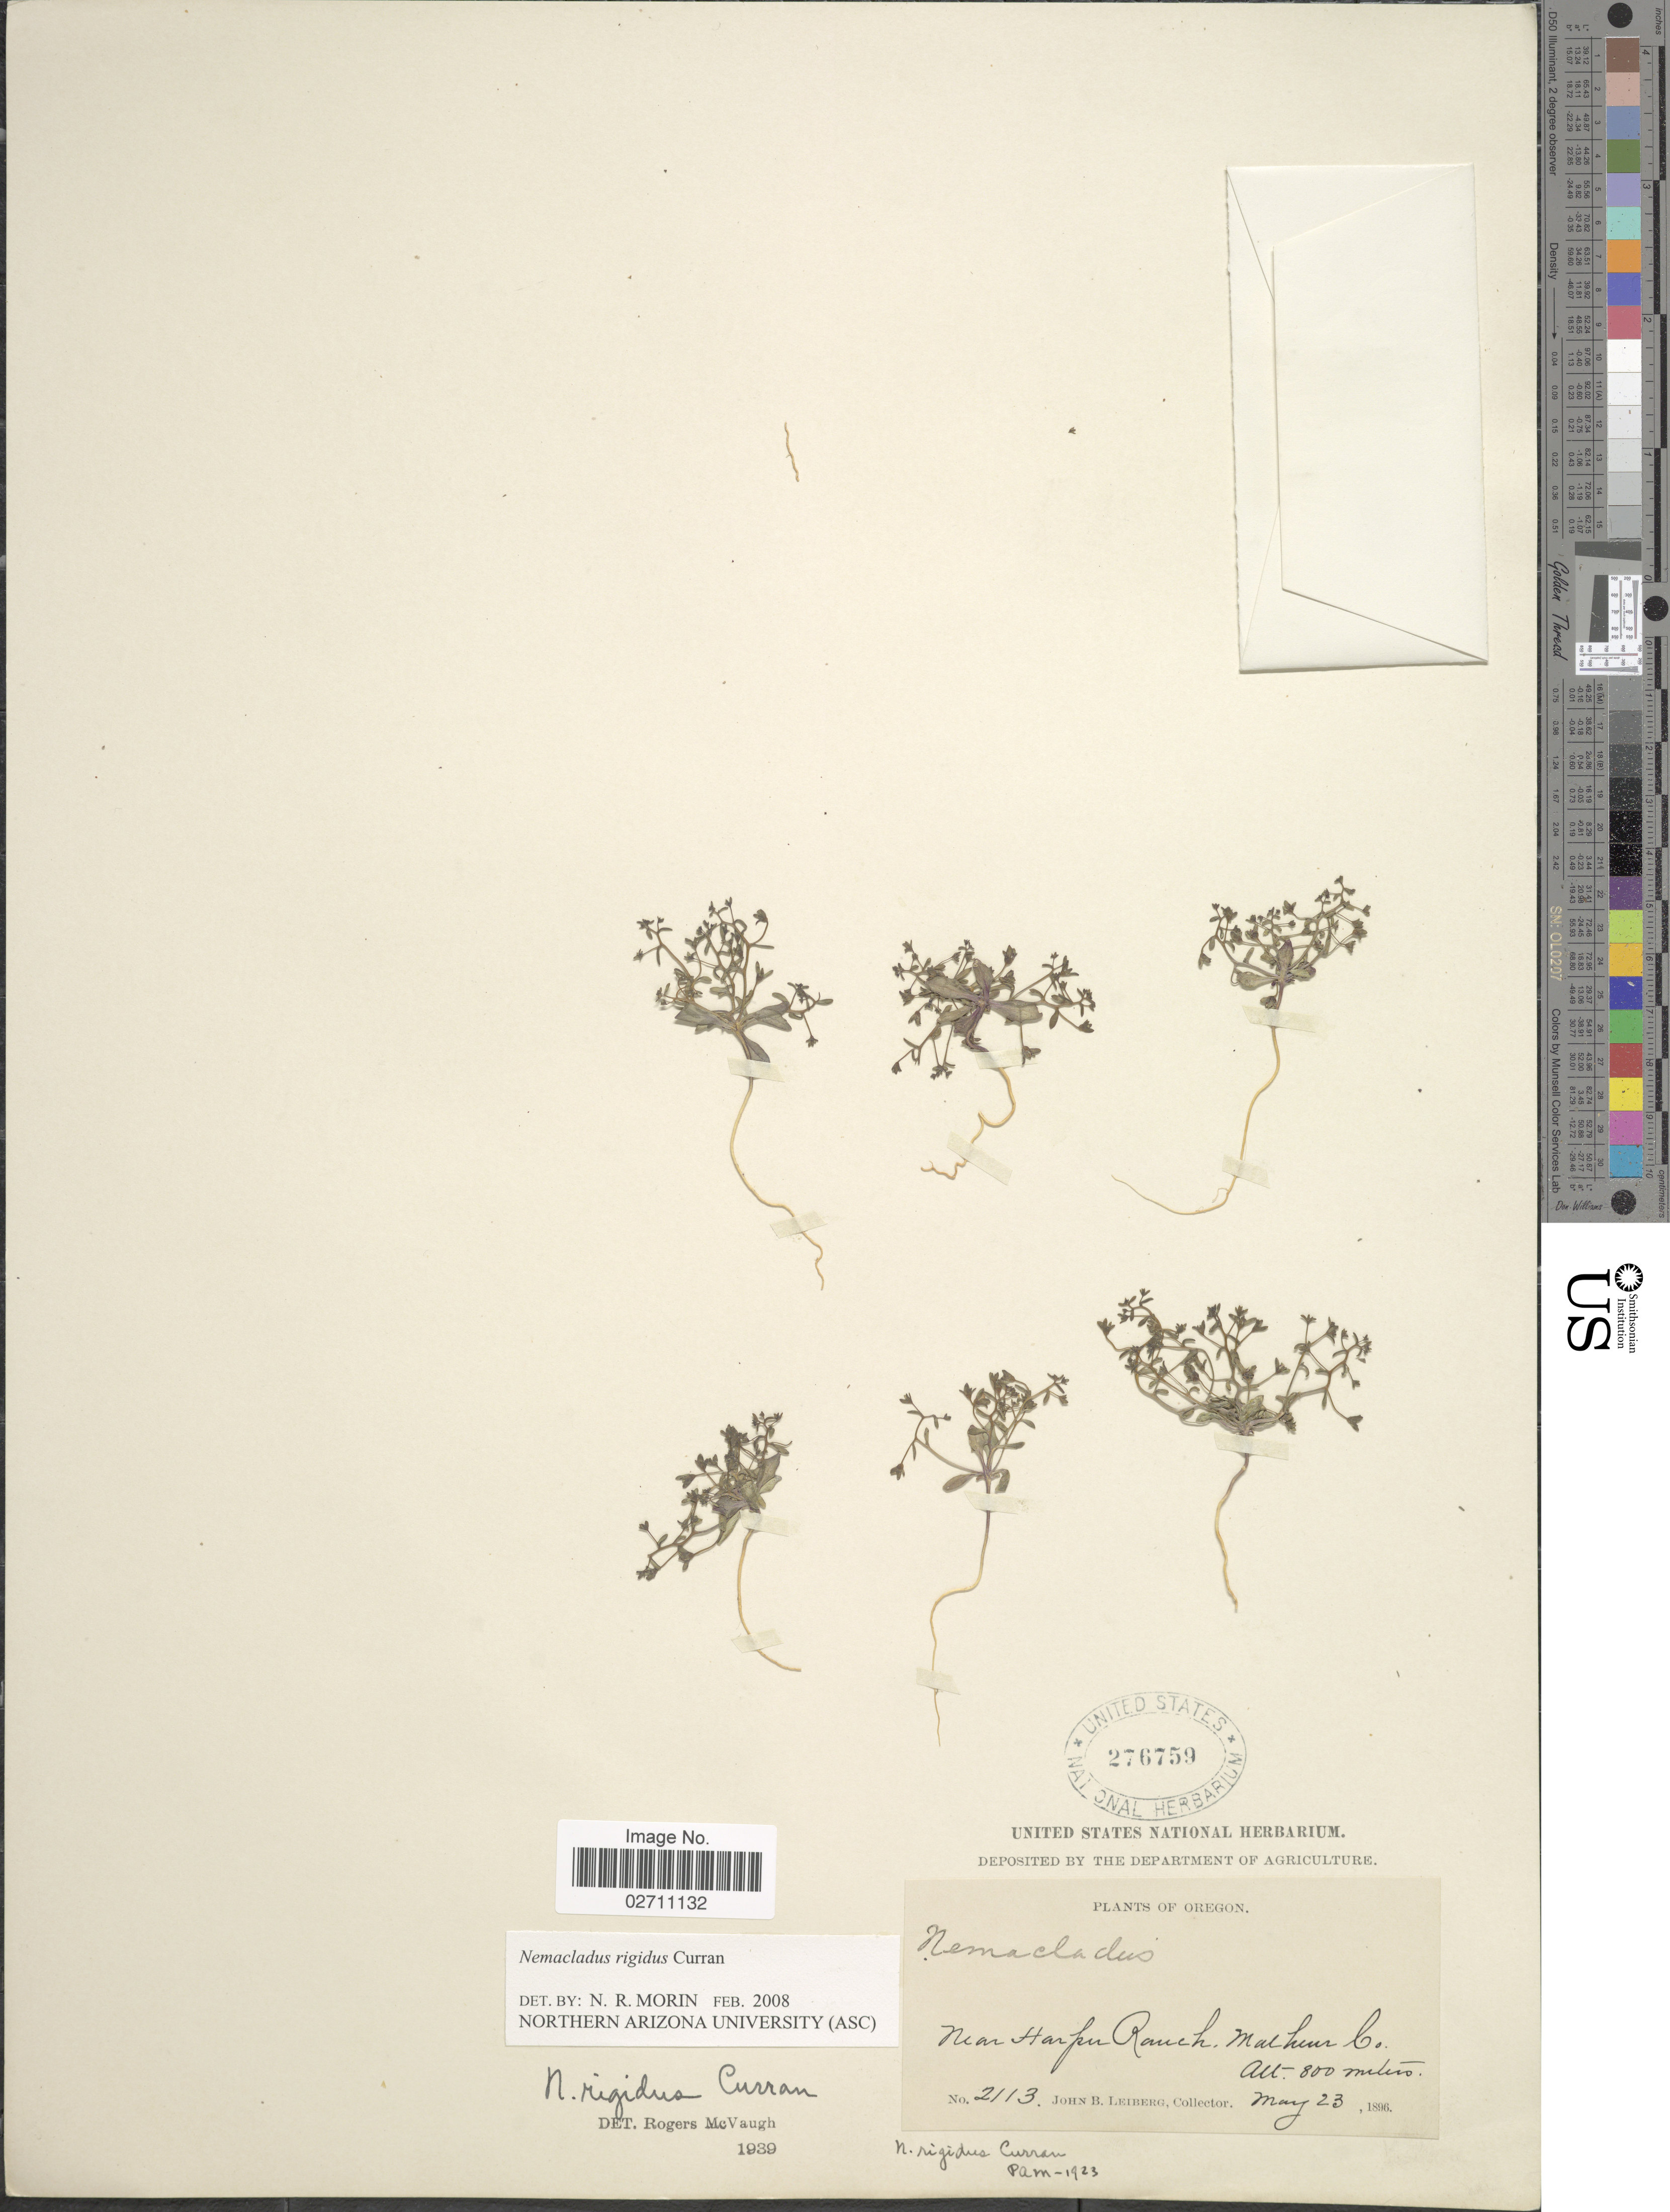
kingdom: Plantae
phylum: Tracheophyta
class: Magnoliopsida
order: Asterales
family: Campanulaceae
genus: Nemacladus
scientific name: Nemacladus rigidus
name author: Curran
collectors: J. B. Leiberg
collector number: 2113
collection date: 1896-05-23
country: United States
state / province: Oregon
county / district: Malheur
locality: Near Harper Ranch, Malheur Co.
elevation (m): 800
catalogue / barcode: US 276759